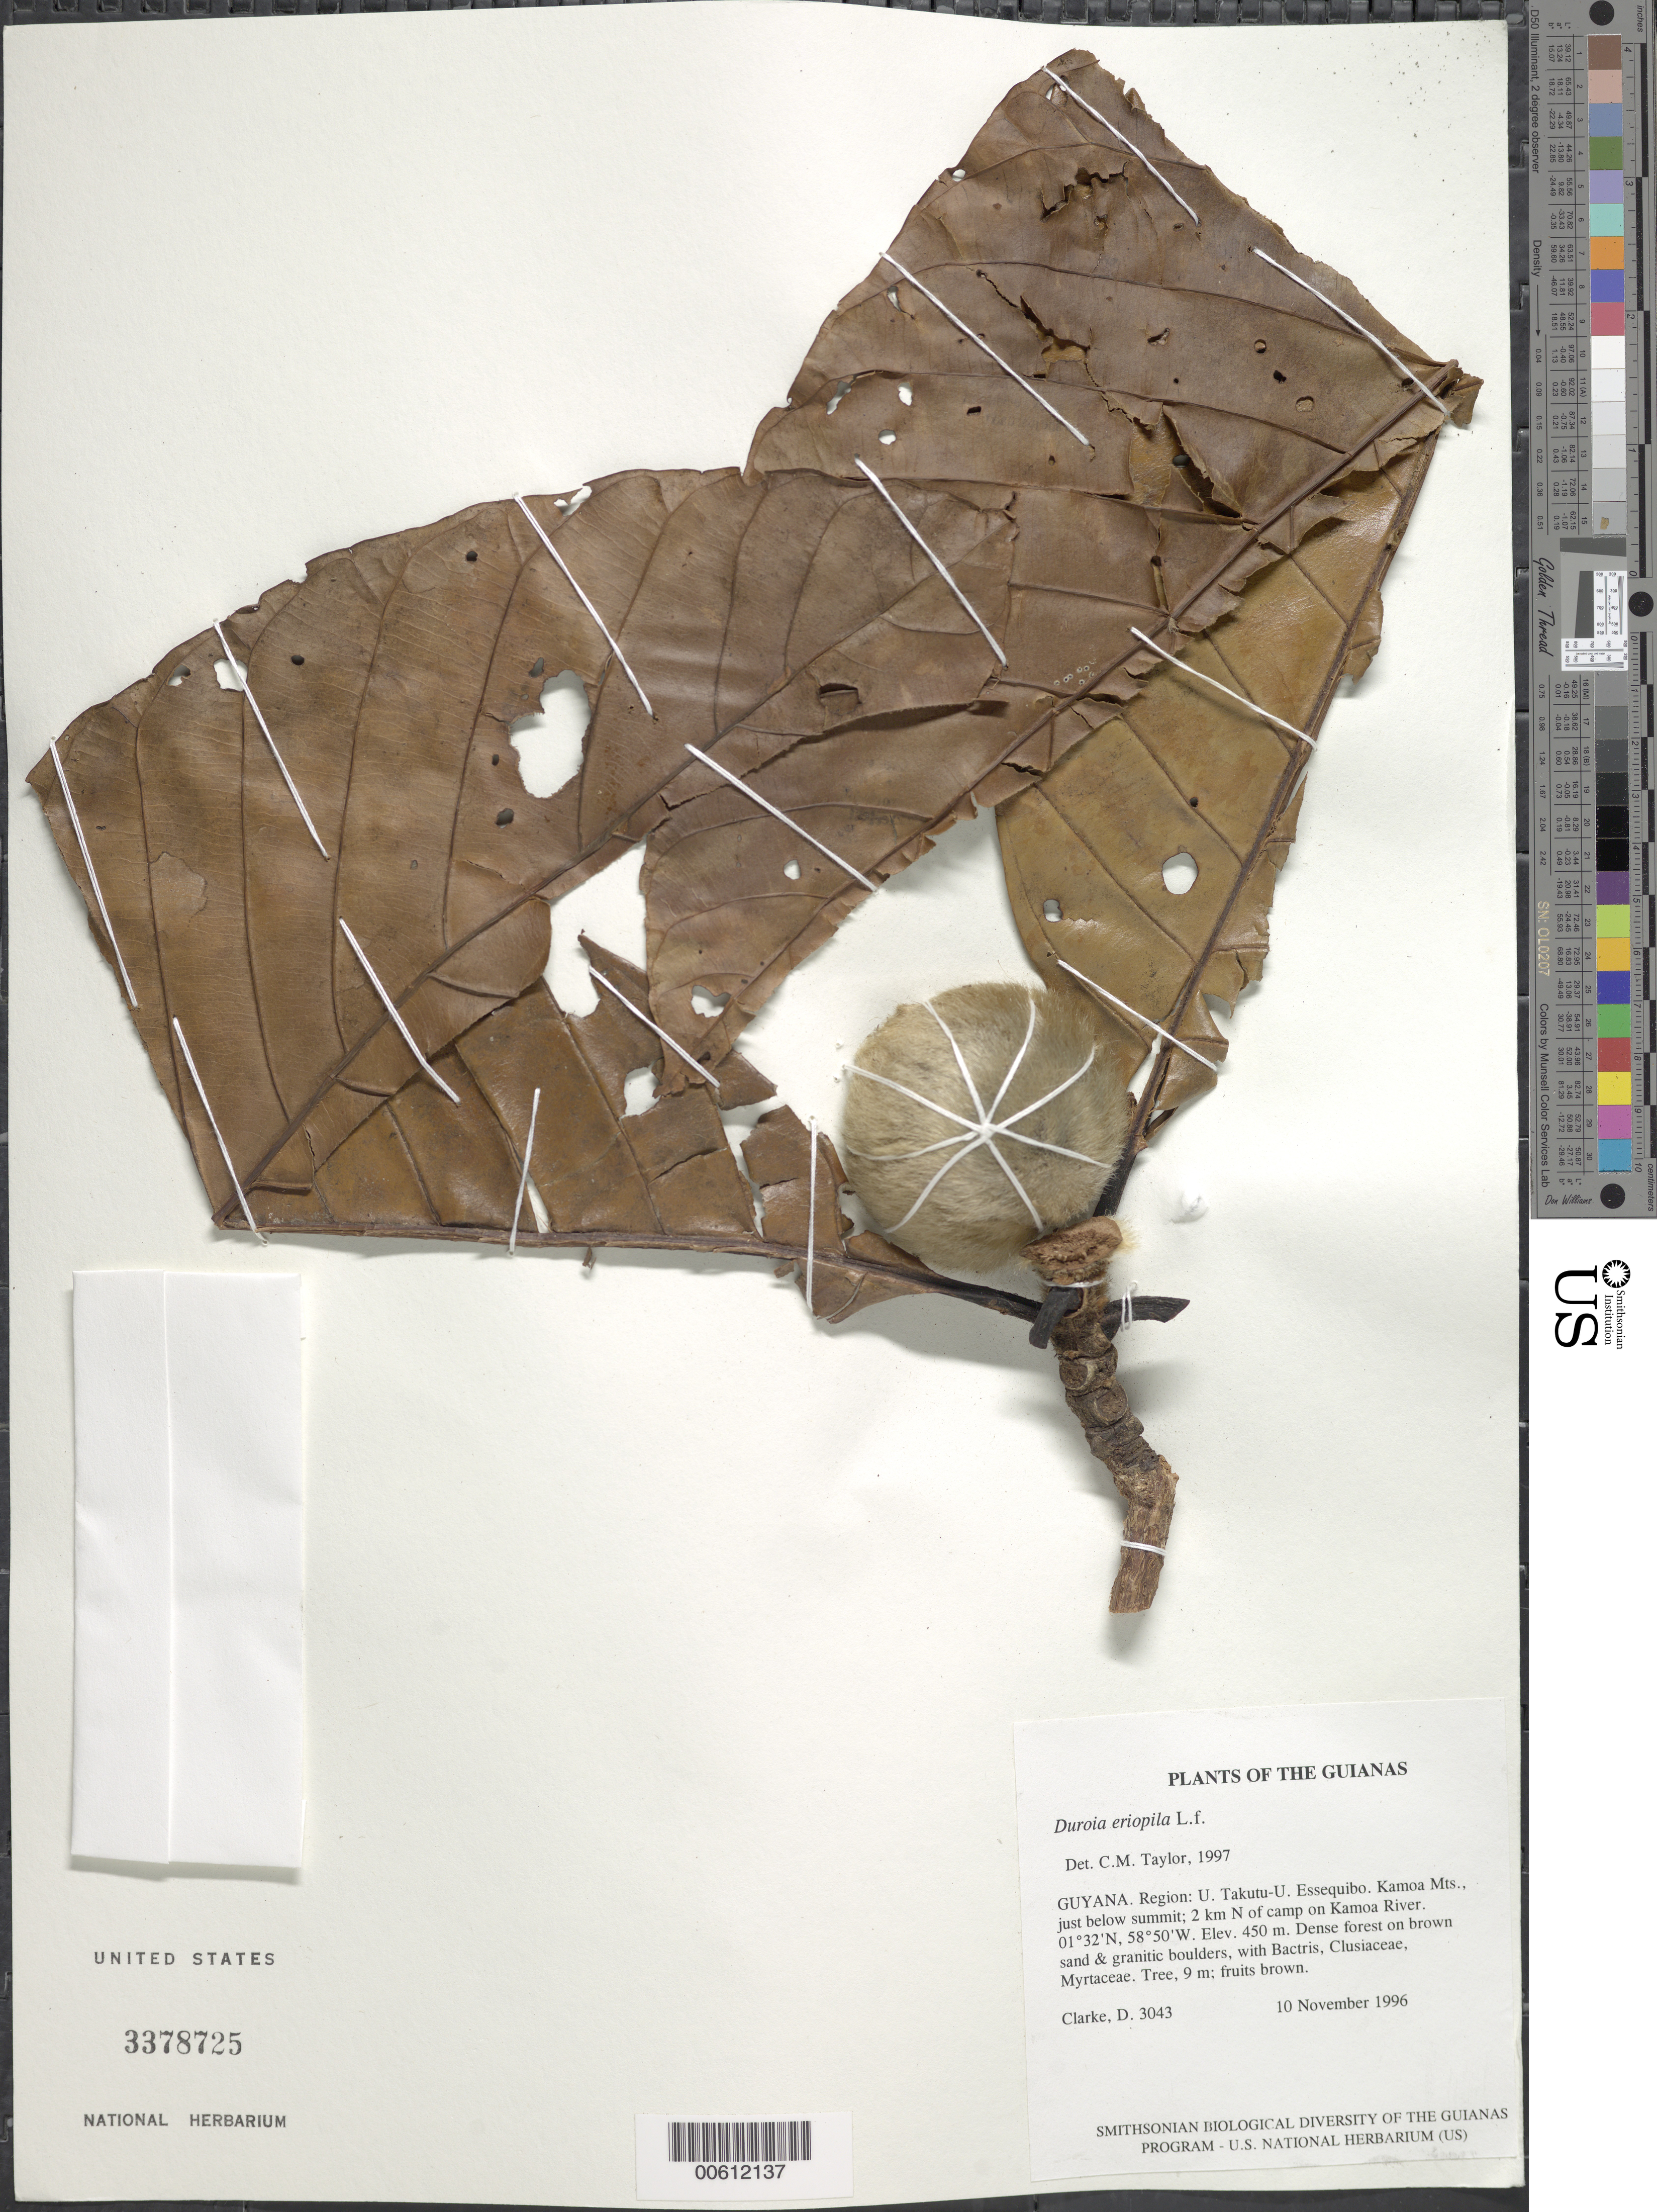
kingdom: Plantae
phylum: Tracheophyta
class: Magnoliopsida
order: Gentianales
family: Rubiaceae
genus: Duroia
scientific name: Duroia eriopila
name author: L. f.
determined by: Taylor, Charlotte M.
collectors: H. D. Clarke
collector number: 3043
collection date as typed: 10 November 1996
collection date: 1996-11-10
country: Guyana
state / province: U. Takutu-U. Essequibo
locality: Kamoa Mts., just below summit; 2 km N of camp on Kamoa River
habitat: Dense forest on brown sand & granitic boulders, with Bactris, Clusiaceae, Myrtaceae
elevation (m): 450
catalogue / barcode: US 3378725